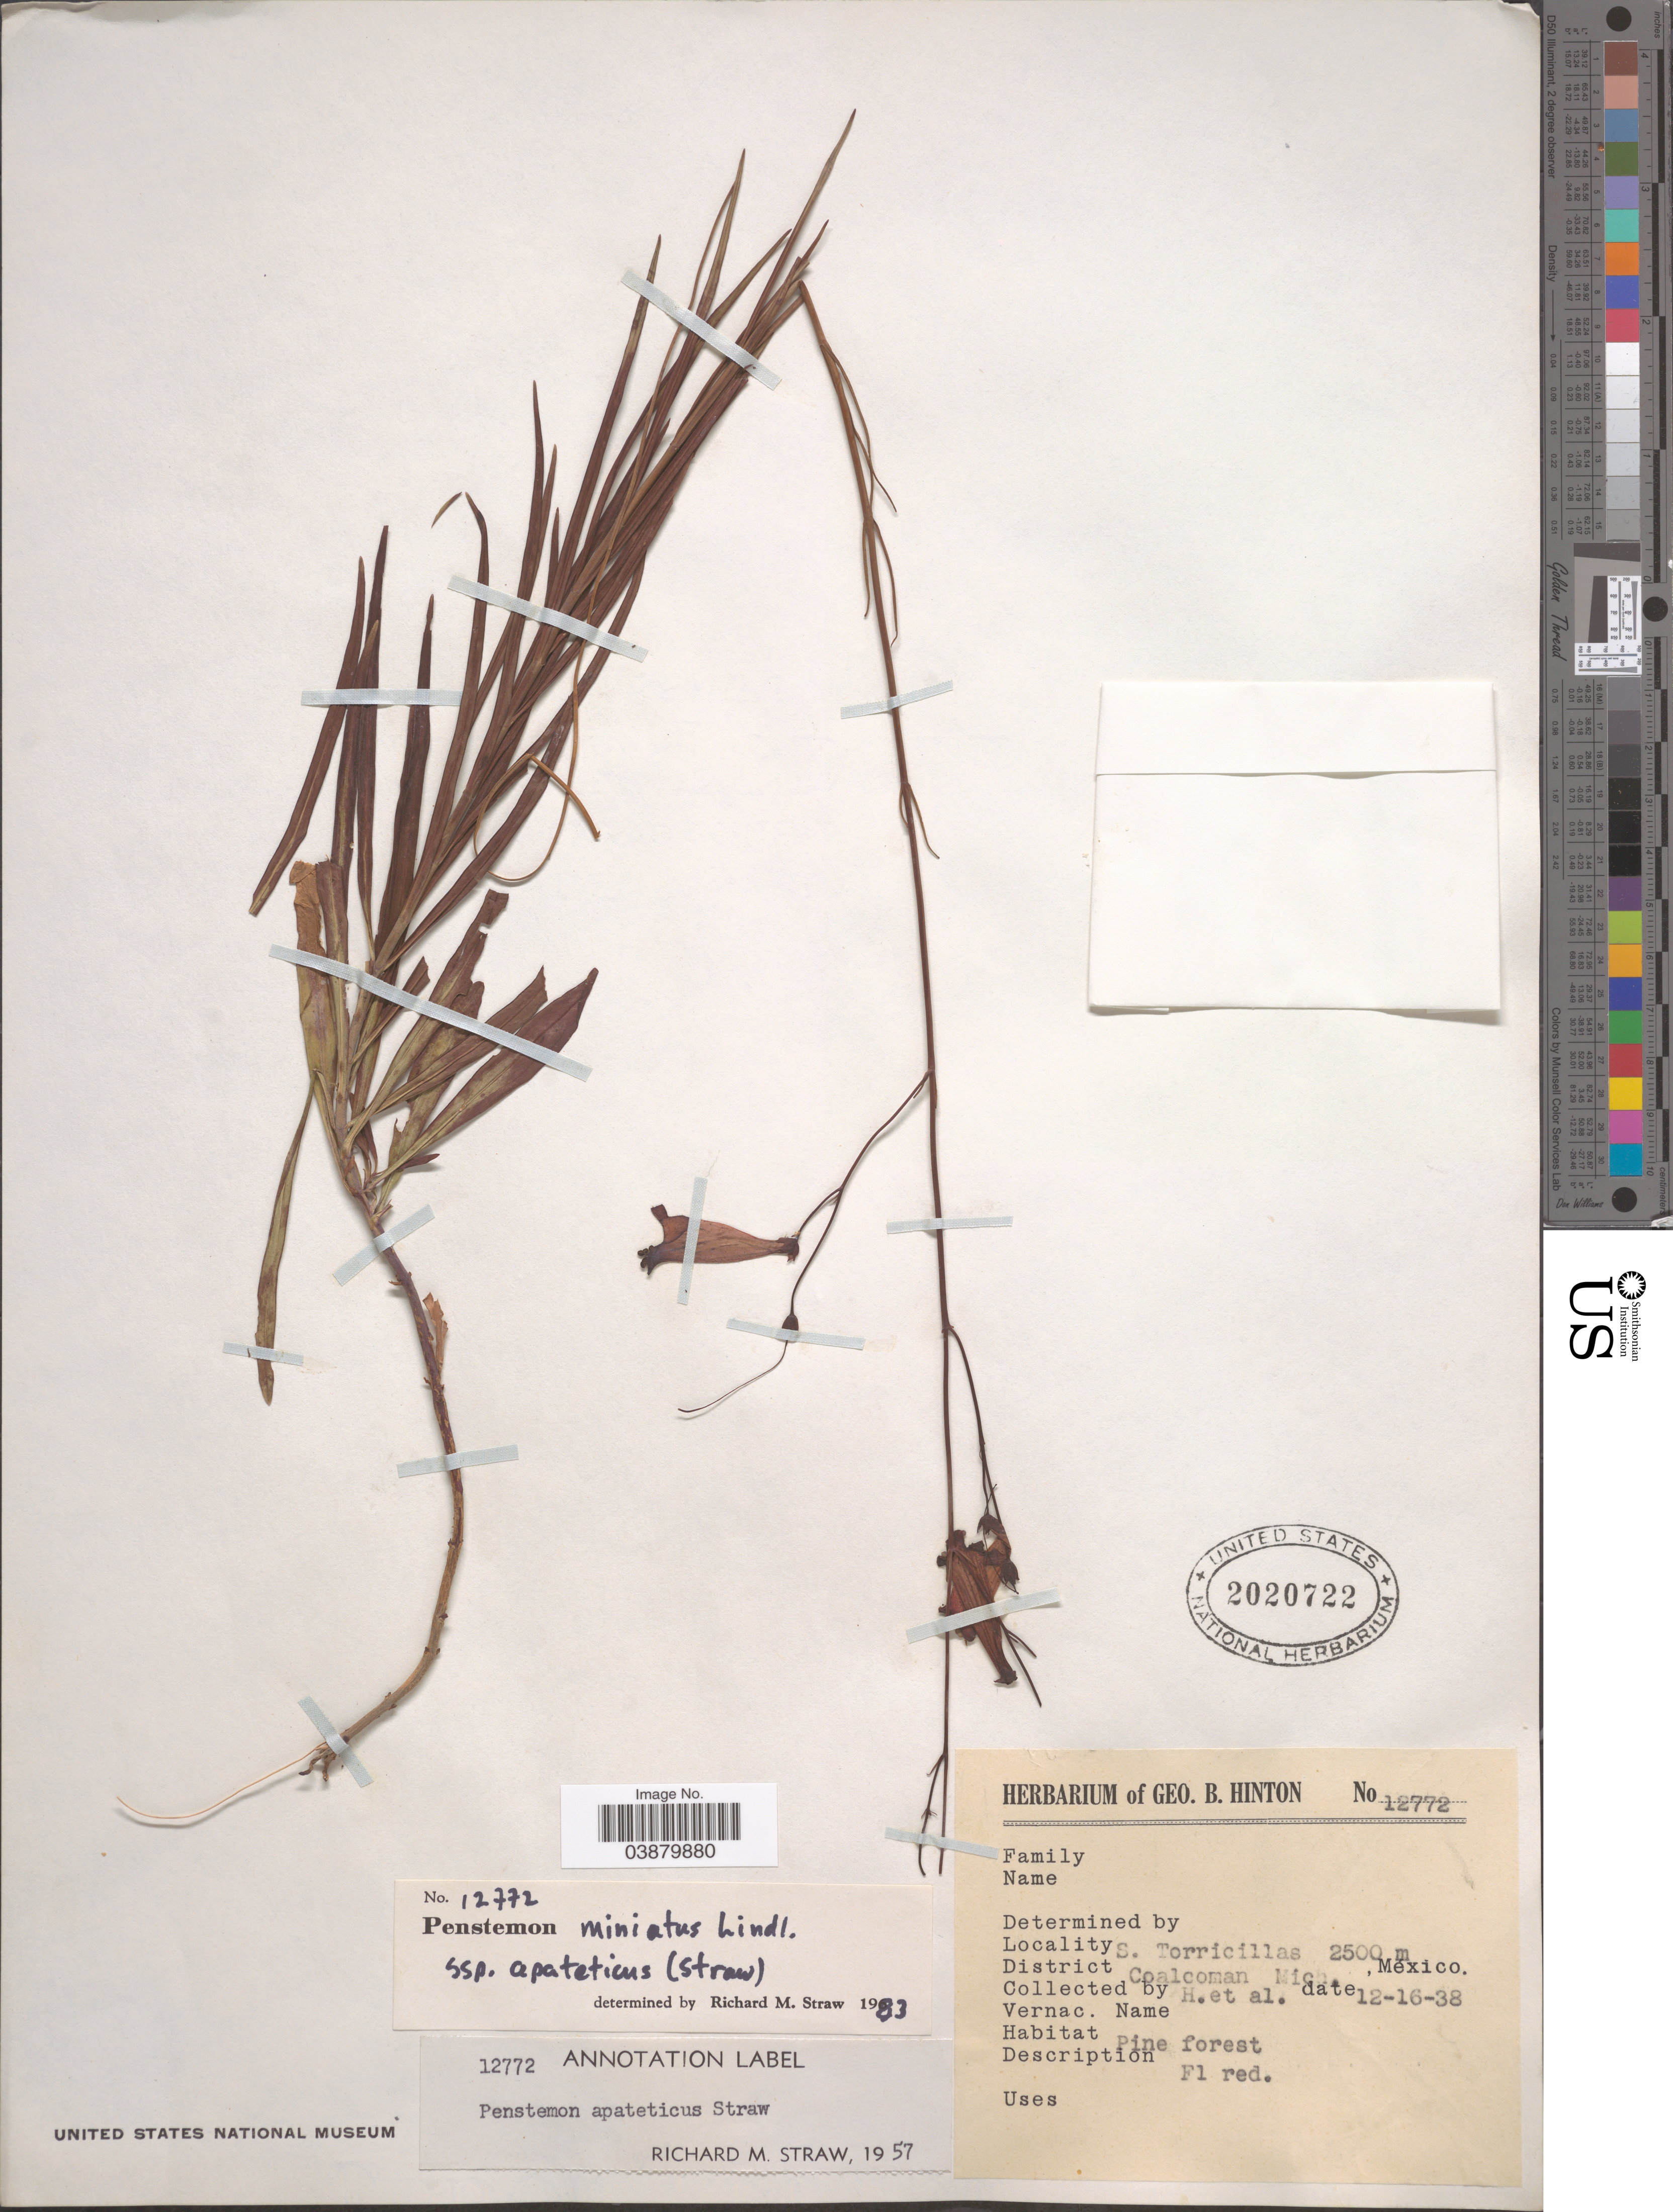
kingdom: Plantae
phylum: Tracheophyta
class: Magnoliopsida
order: Lamiales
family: Plantaginaceae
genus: Penstemon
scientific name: Penstemon miniatus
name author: Lindl.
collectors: G. B. Hinton & et al.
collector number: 12772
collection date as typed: Transcribed d/m/y: 16/12/38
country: Mexico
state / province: Michoacán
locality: S. Torricillas. District Coalcoman.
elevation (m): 2500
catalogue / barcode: US 2020722